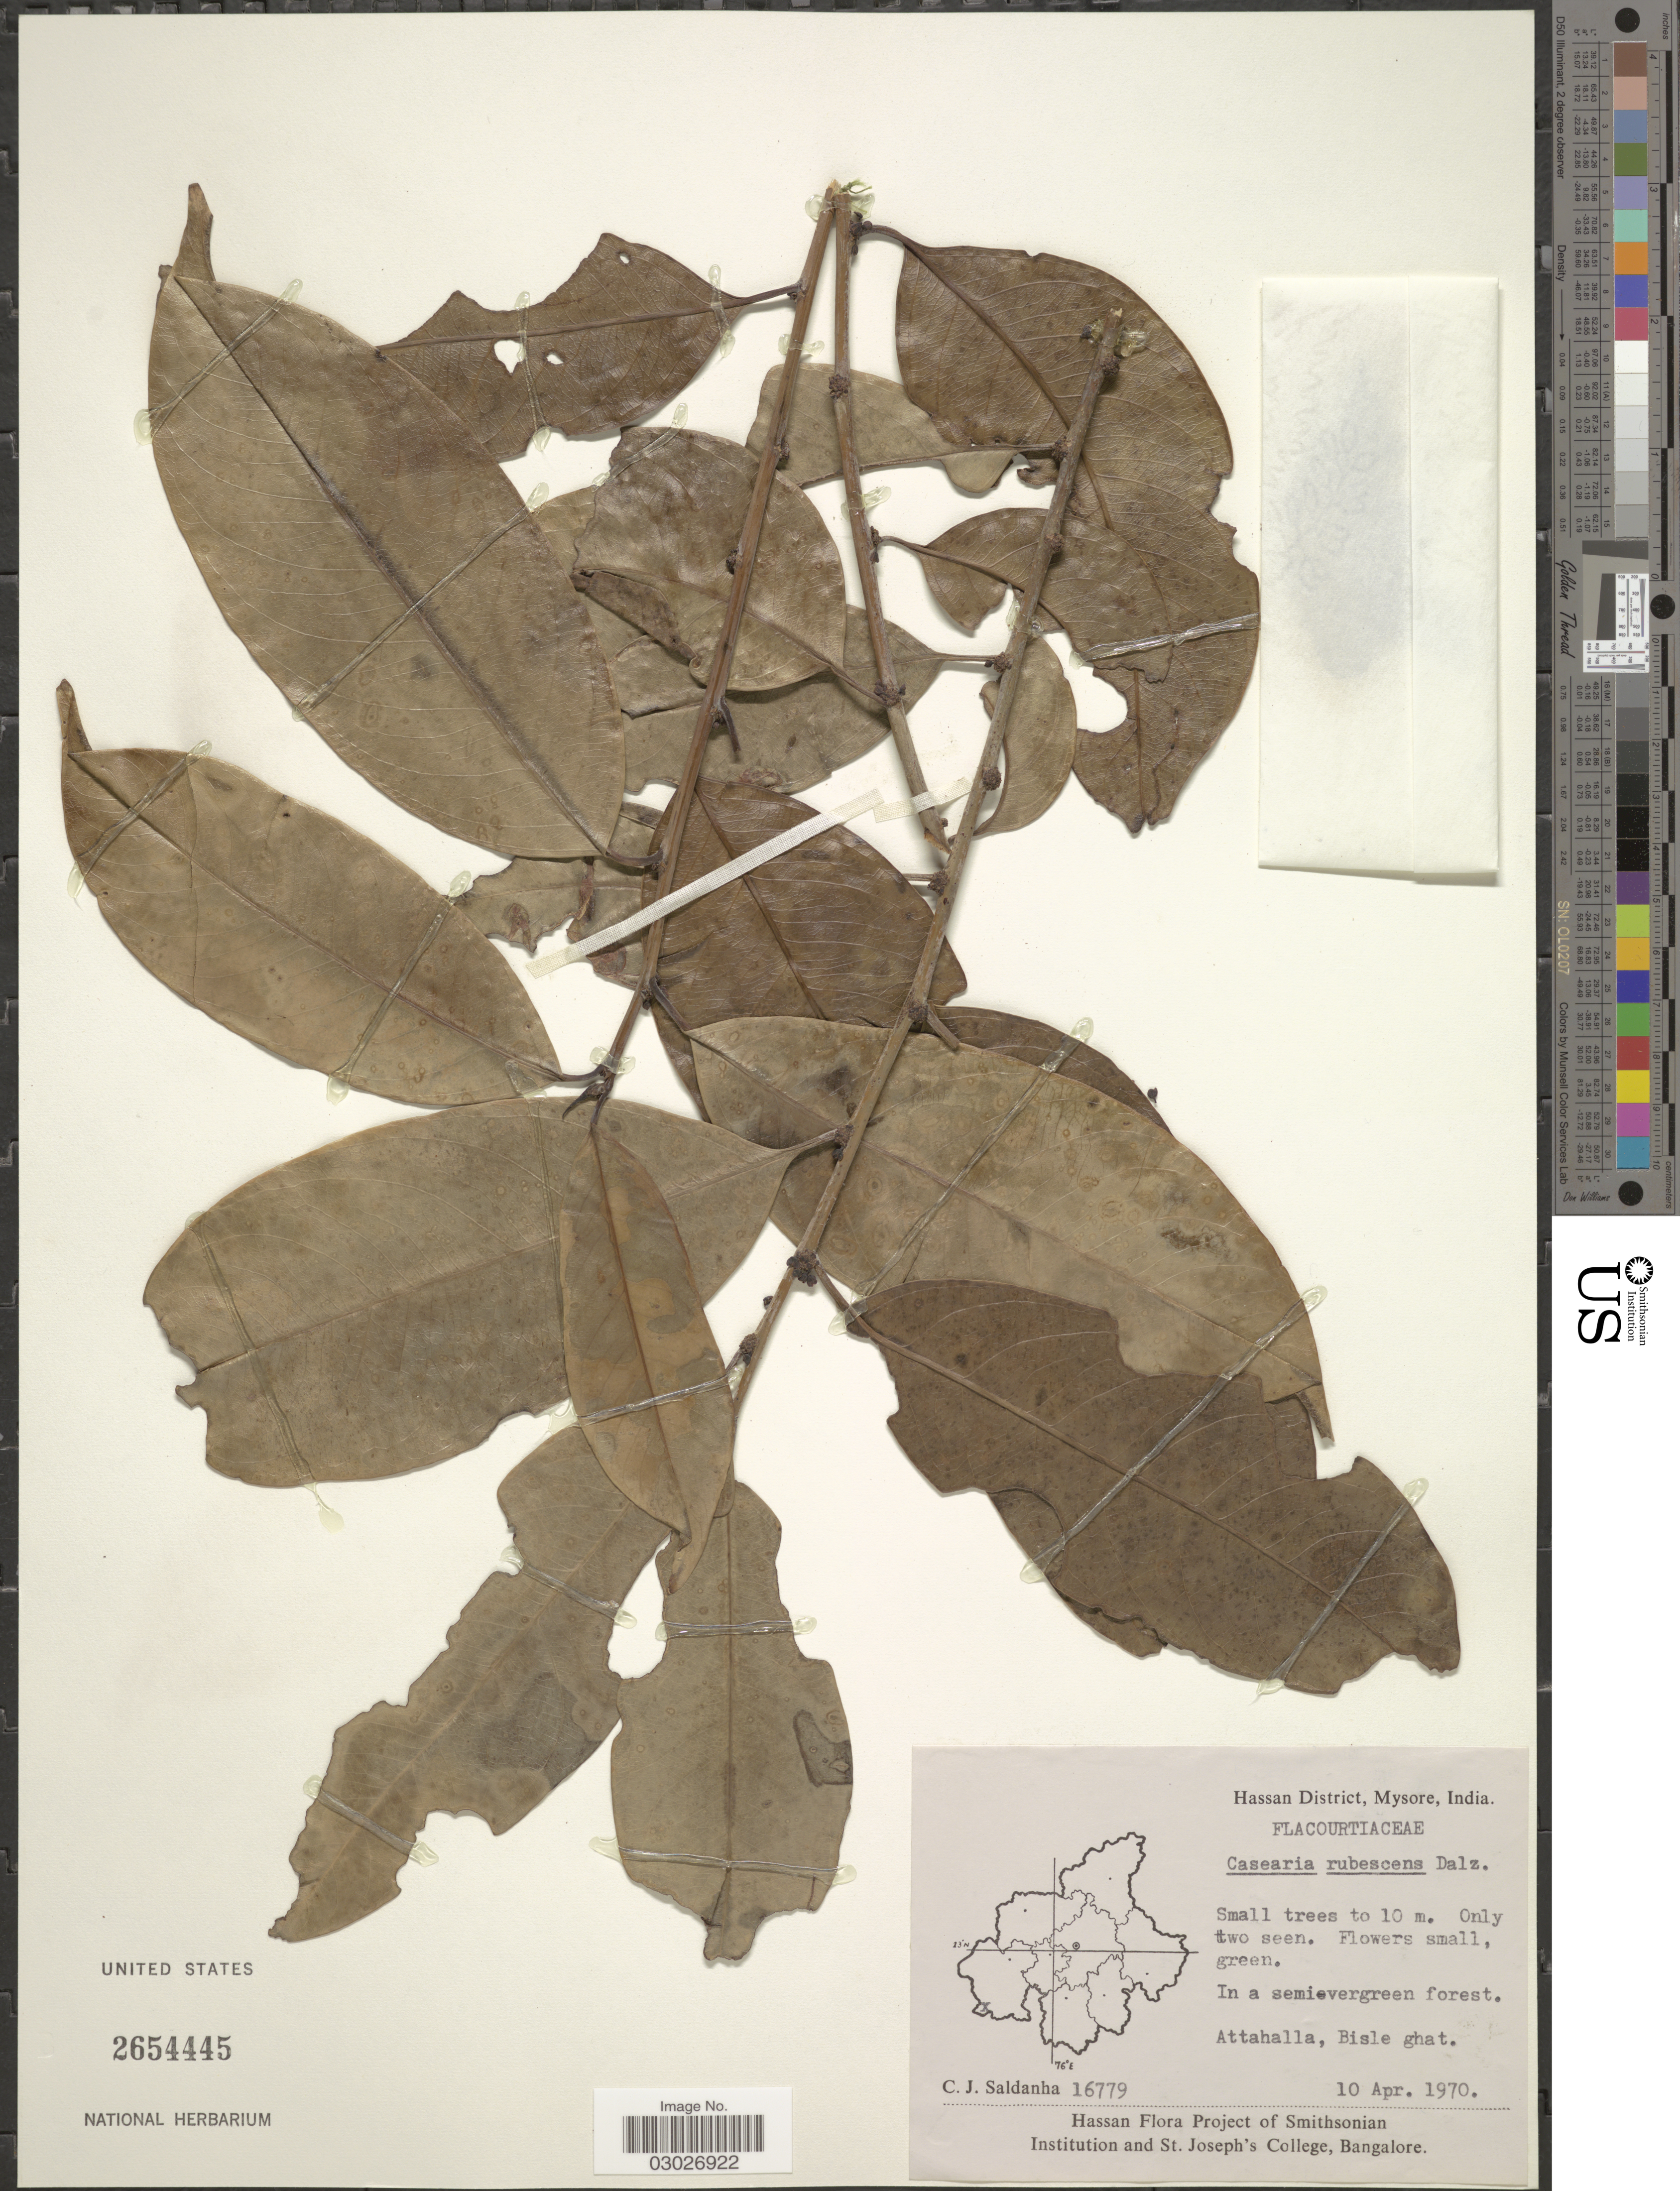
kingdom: Plantae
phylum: Tracheophyta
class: Magnoliopsida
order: Malpighiales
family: Salicaceae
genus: Casearia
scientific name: Casearia rubescens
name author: Dalzell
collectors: C. J. Saldanha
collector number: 16779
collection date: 1970-04-10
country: India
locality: Hassan District, Mysore. Attahalla, Bisle ghat.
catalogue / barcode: US 2654445